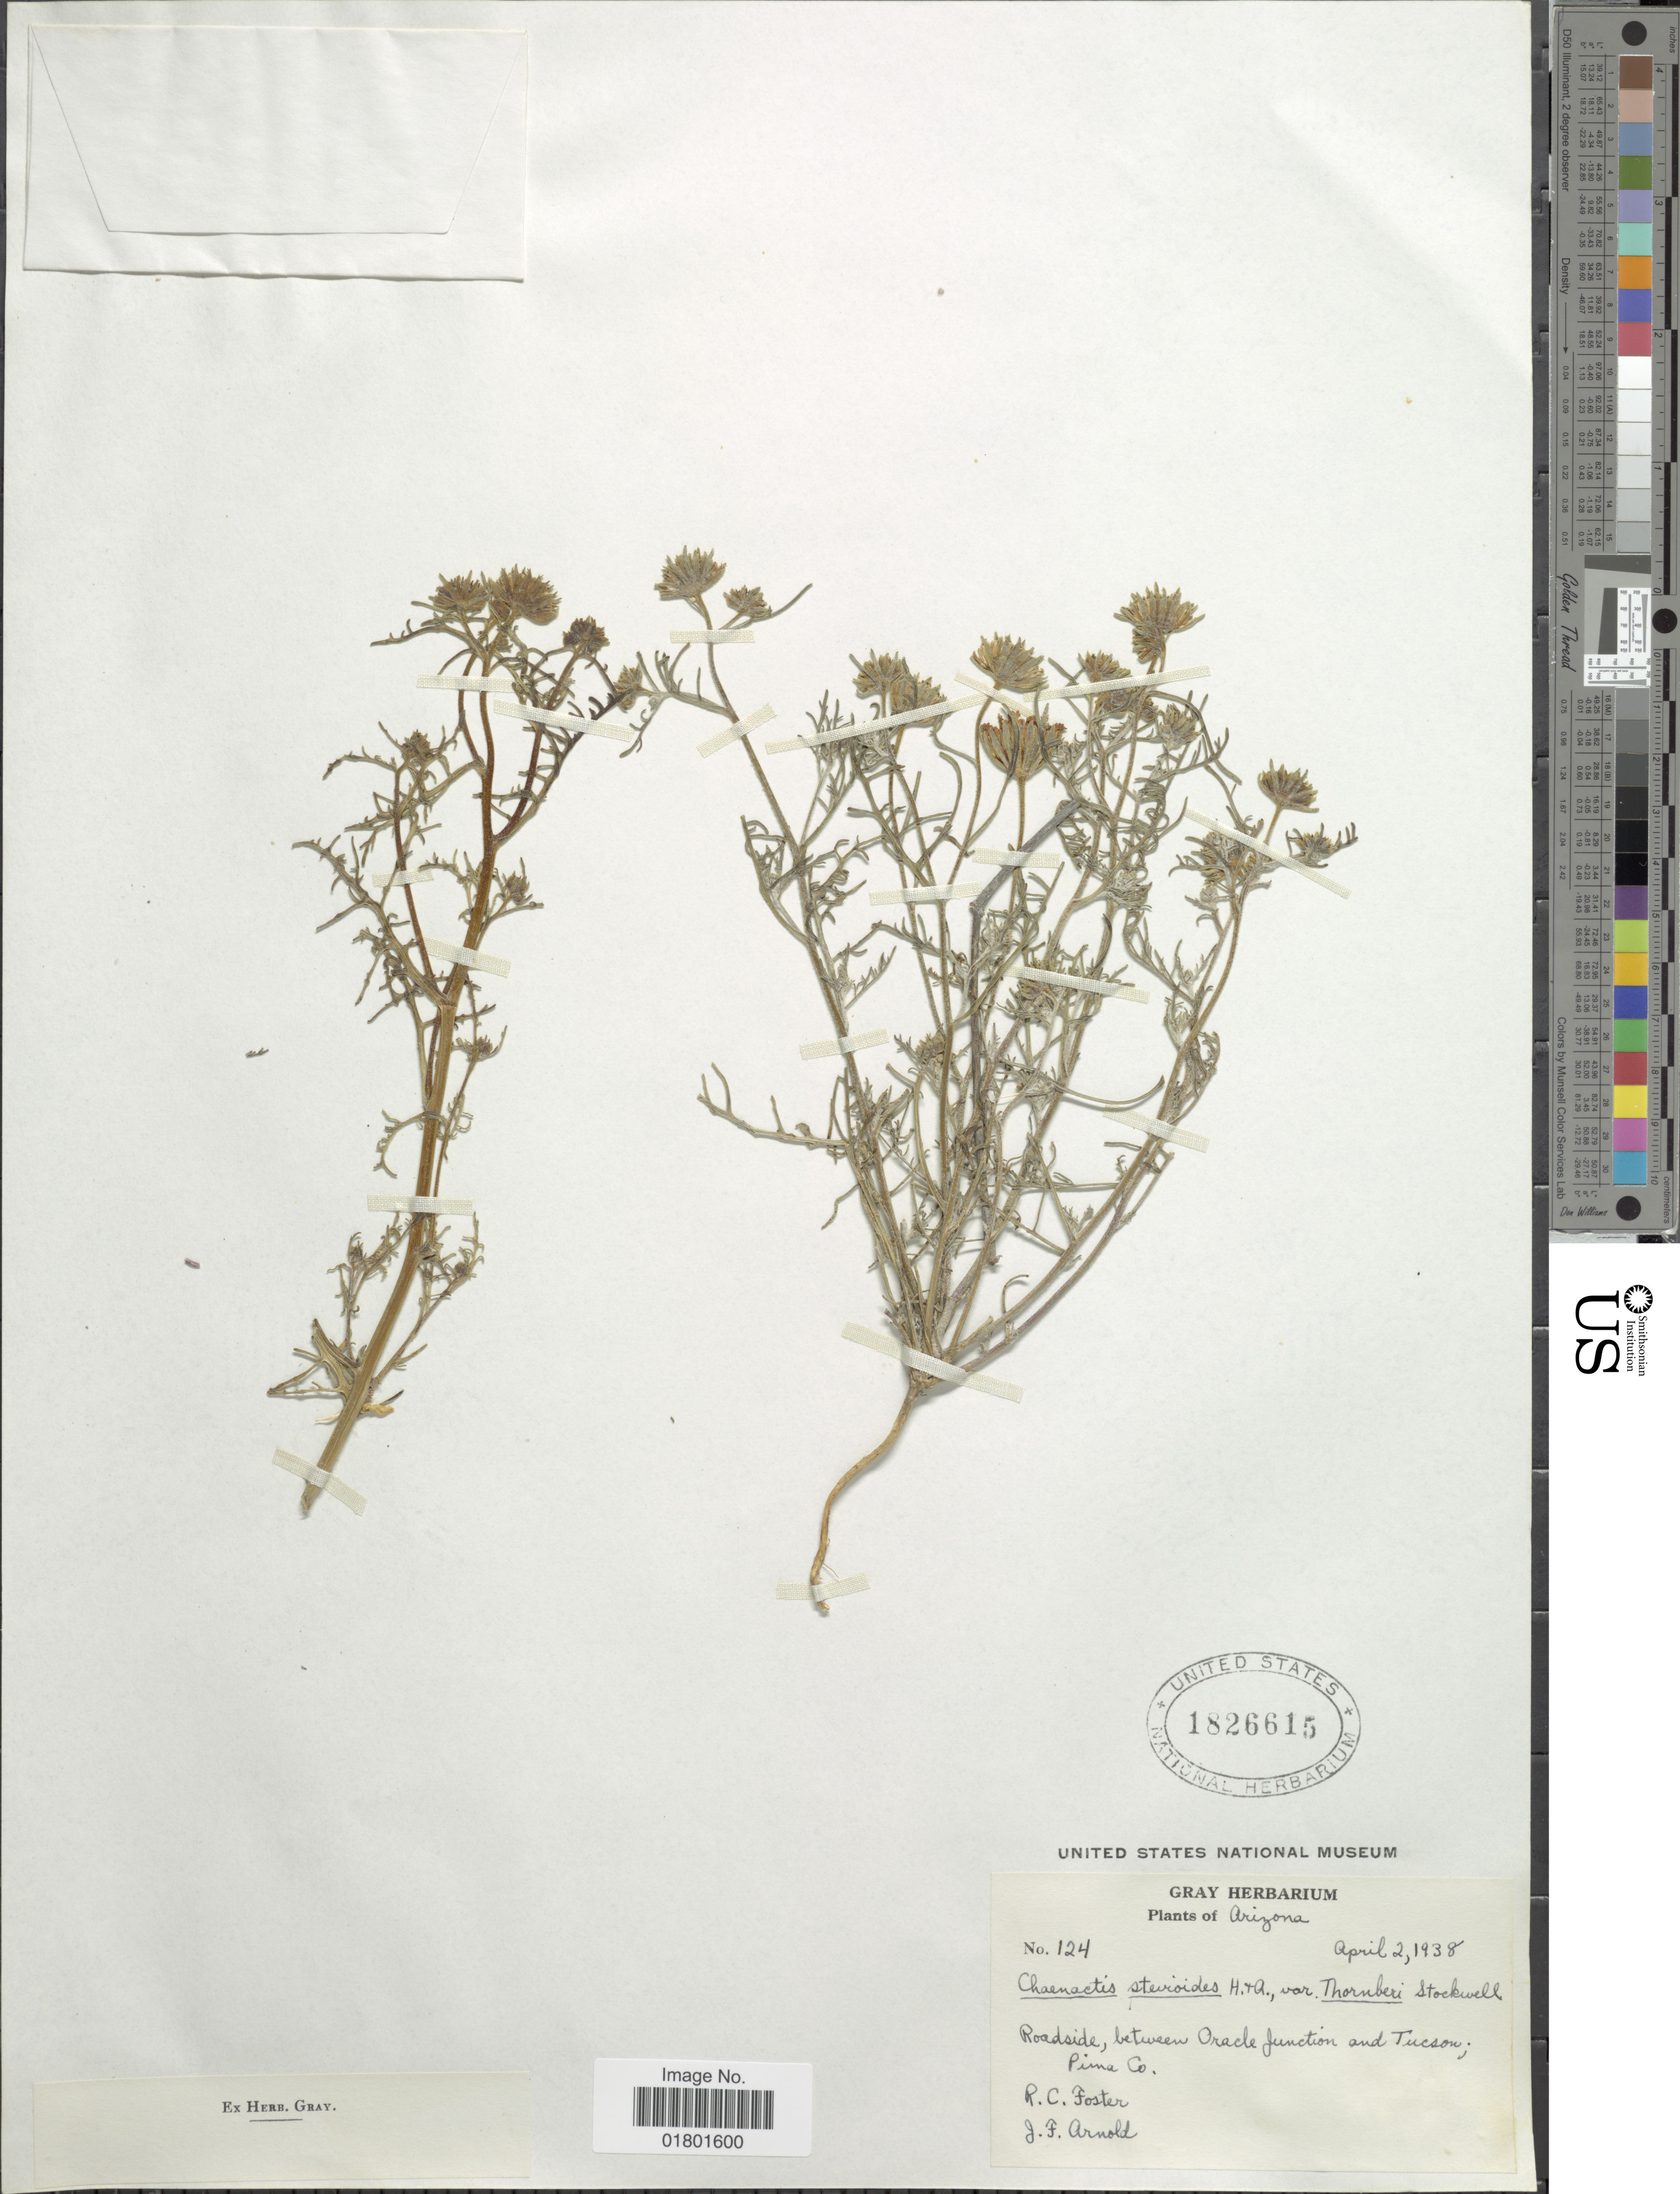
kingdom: Plantae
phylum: Tracheophyta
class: Magnoliopsida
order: Asterales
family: Asteraceae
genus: Chaenactis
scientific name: Chaenactis stevioides var. thornberi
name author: Stockw.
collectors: R. C. Foster & J. F. Arnold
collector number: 124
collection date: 1938-04-02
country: United States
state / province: Arizona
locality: Between Oracle Junction and Tucson, Pima Co.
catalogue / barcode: US 1826615